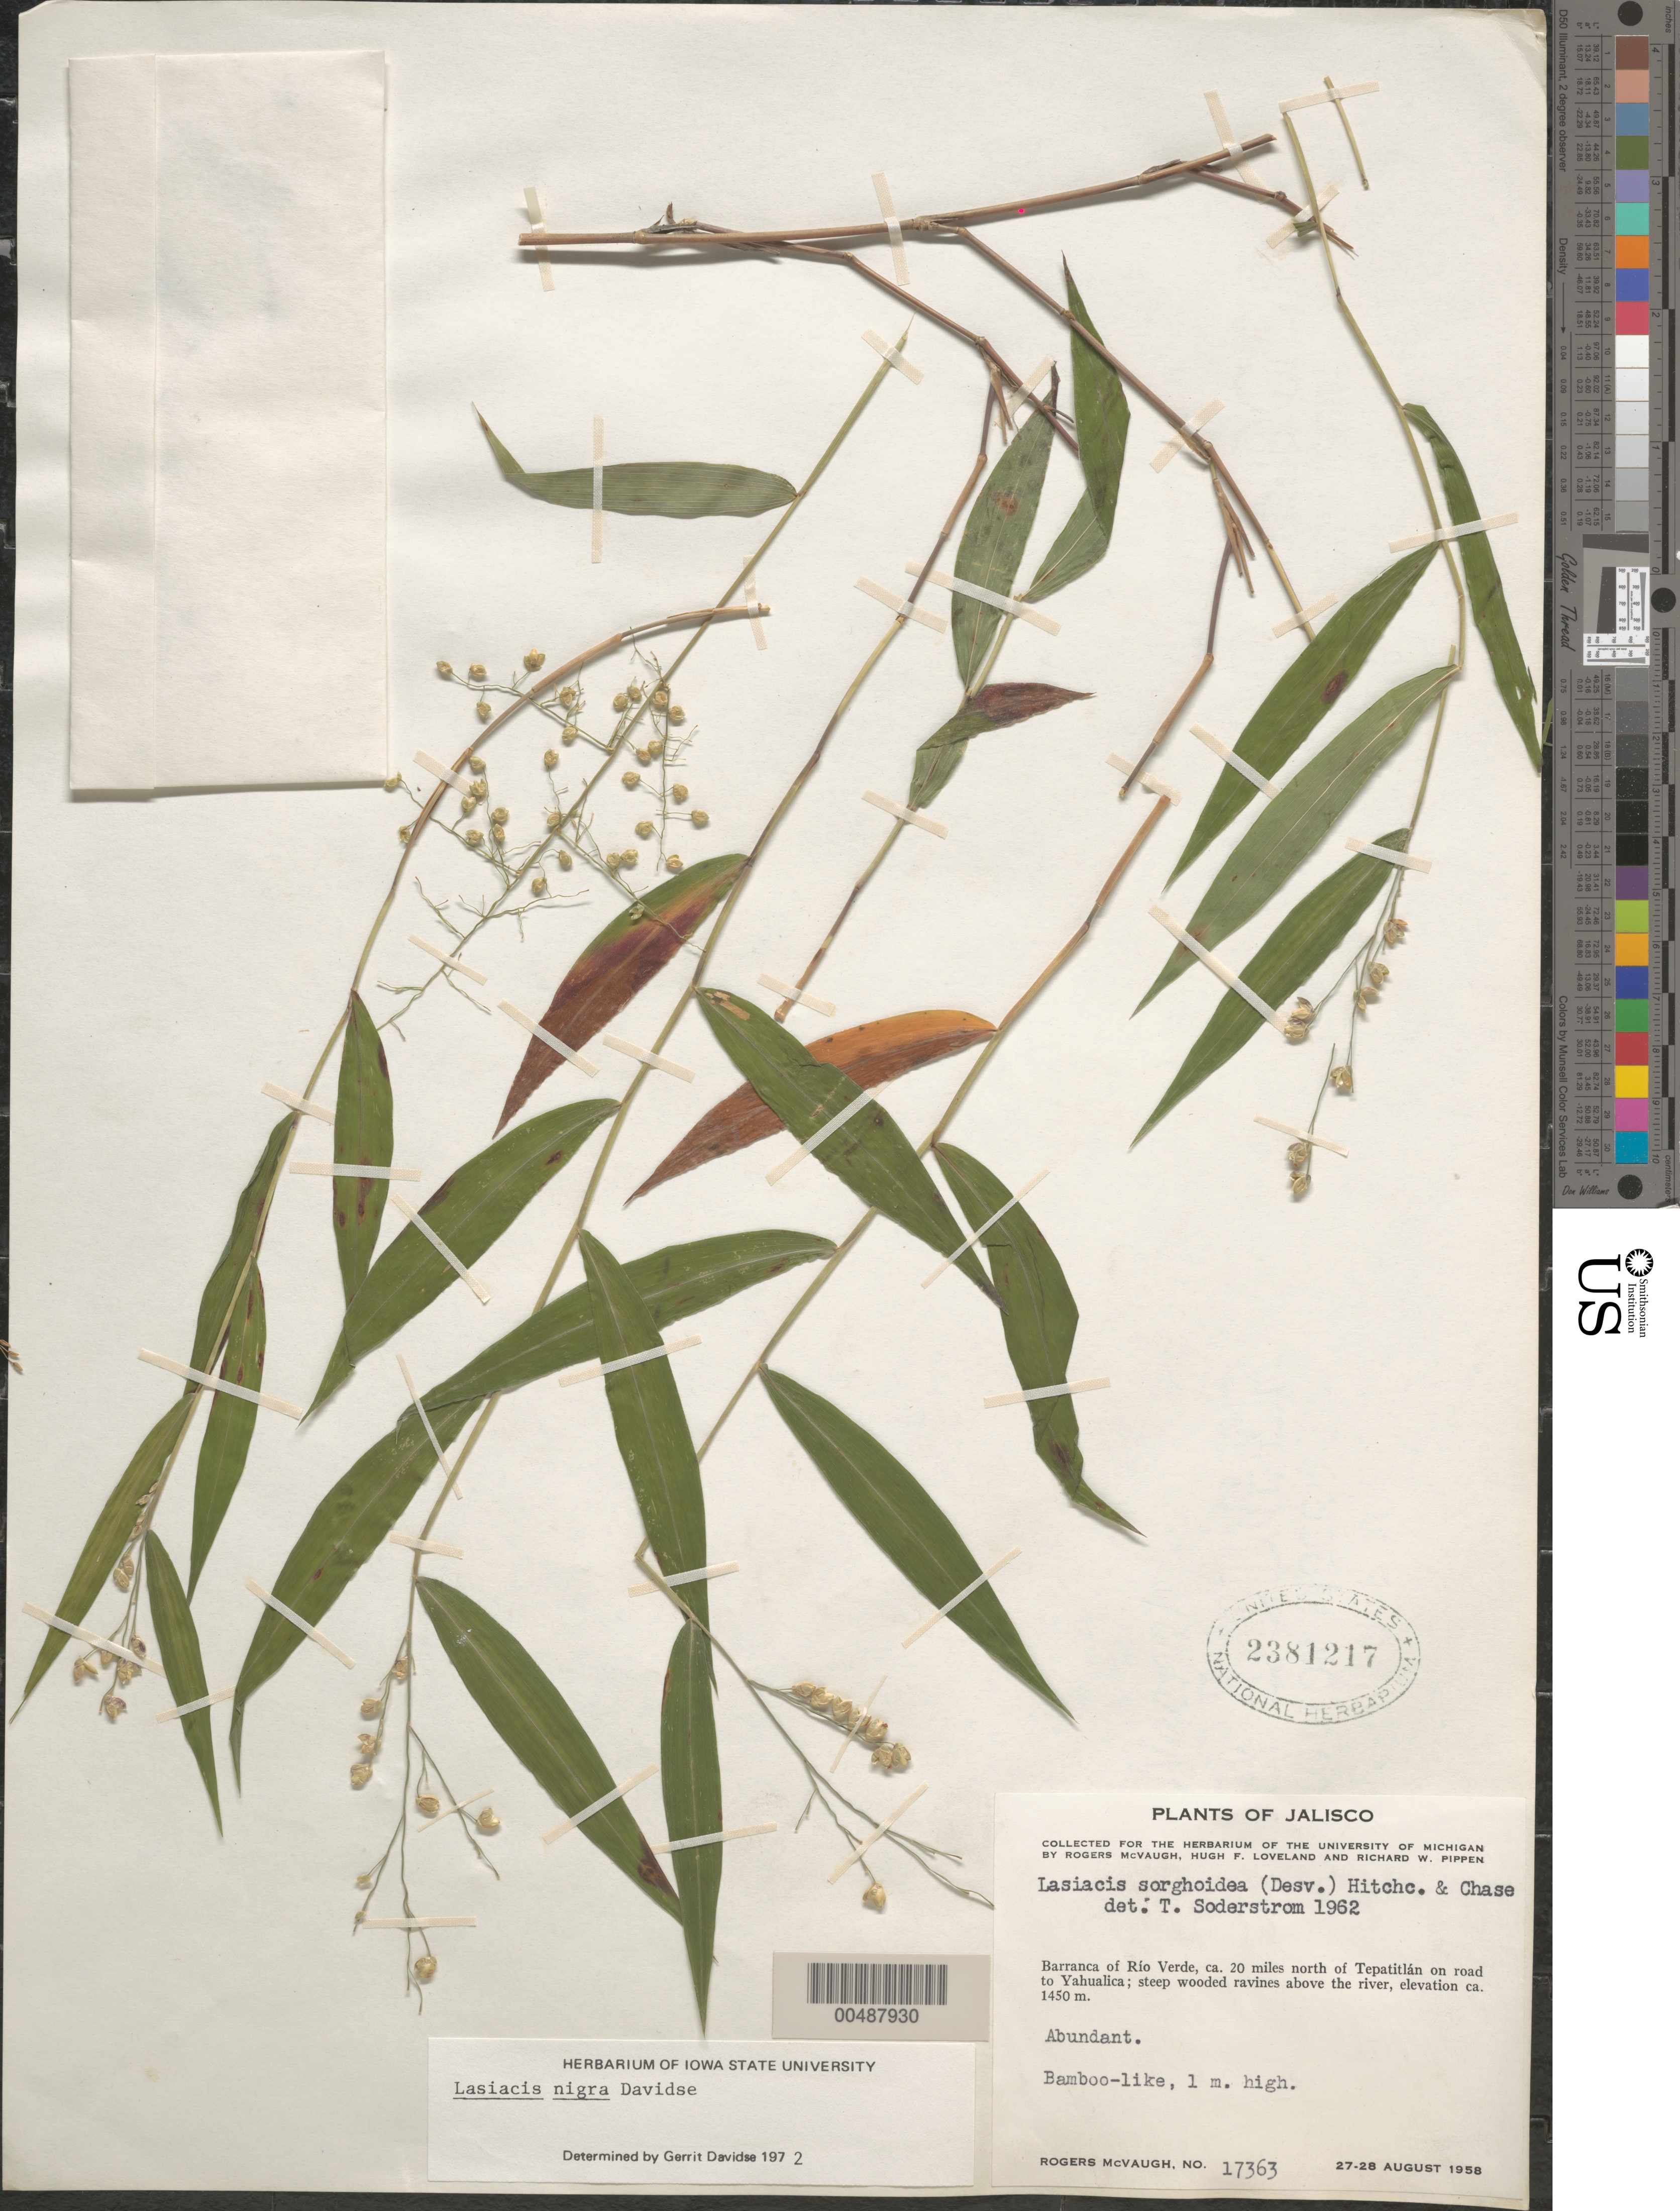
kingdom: Plantae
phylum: Tracheophyta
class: Liliopsida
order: Poales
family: Poaceae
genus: Lasiacis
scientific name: Lasiacis maxonii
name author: Swallen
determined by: Davidse, Gerrit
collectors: R. McVaugh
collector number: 17363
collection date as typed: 27 Aug 1958 to 28 Aug 1958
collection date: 1958-08-27/1958-08-28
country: Mexico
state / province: Jalisco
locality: Barranca of R¡o Verde, ca. 20 mi N of Tepatitlán on rd to Yahualica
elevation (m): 1450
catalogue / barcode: US 2381217